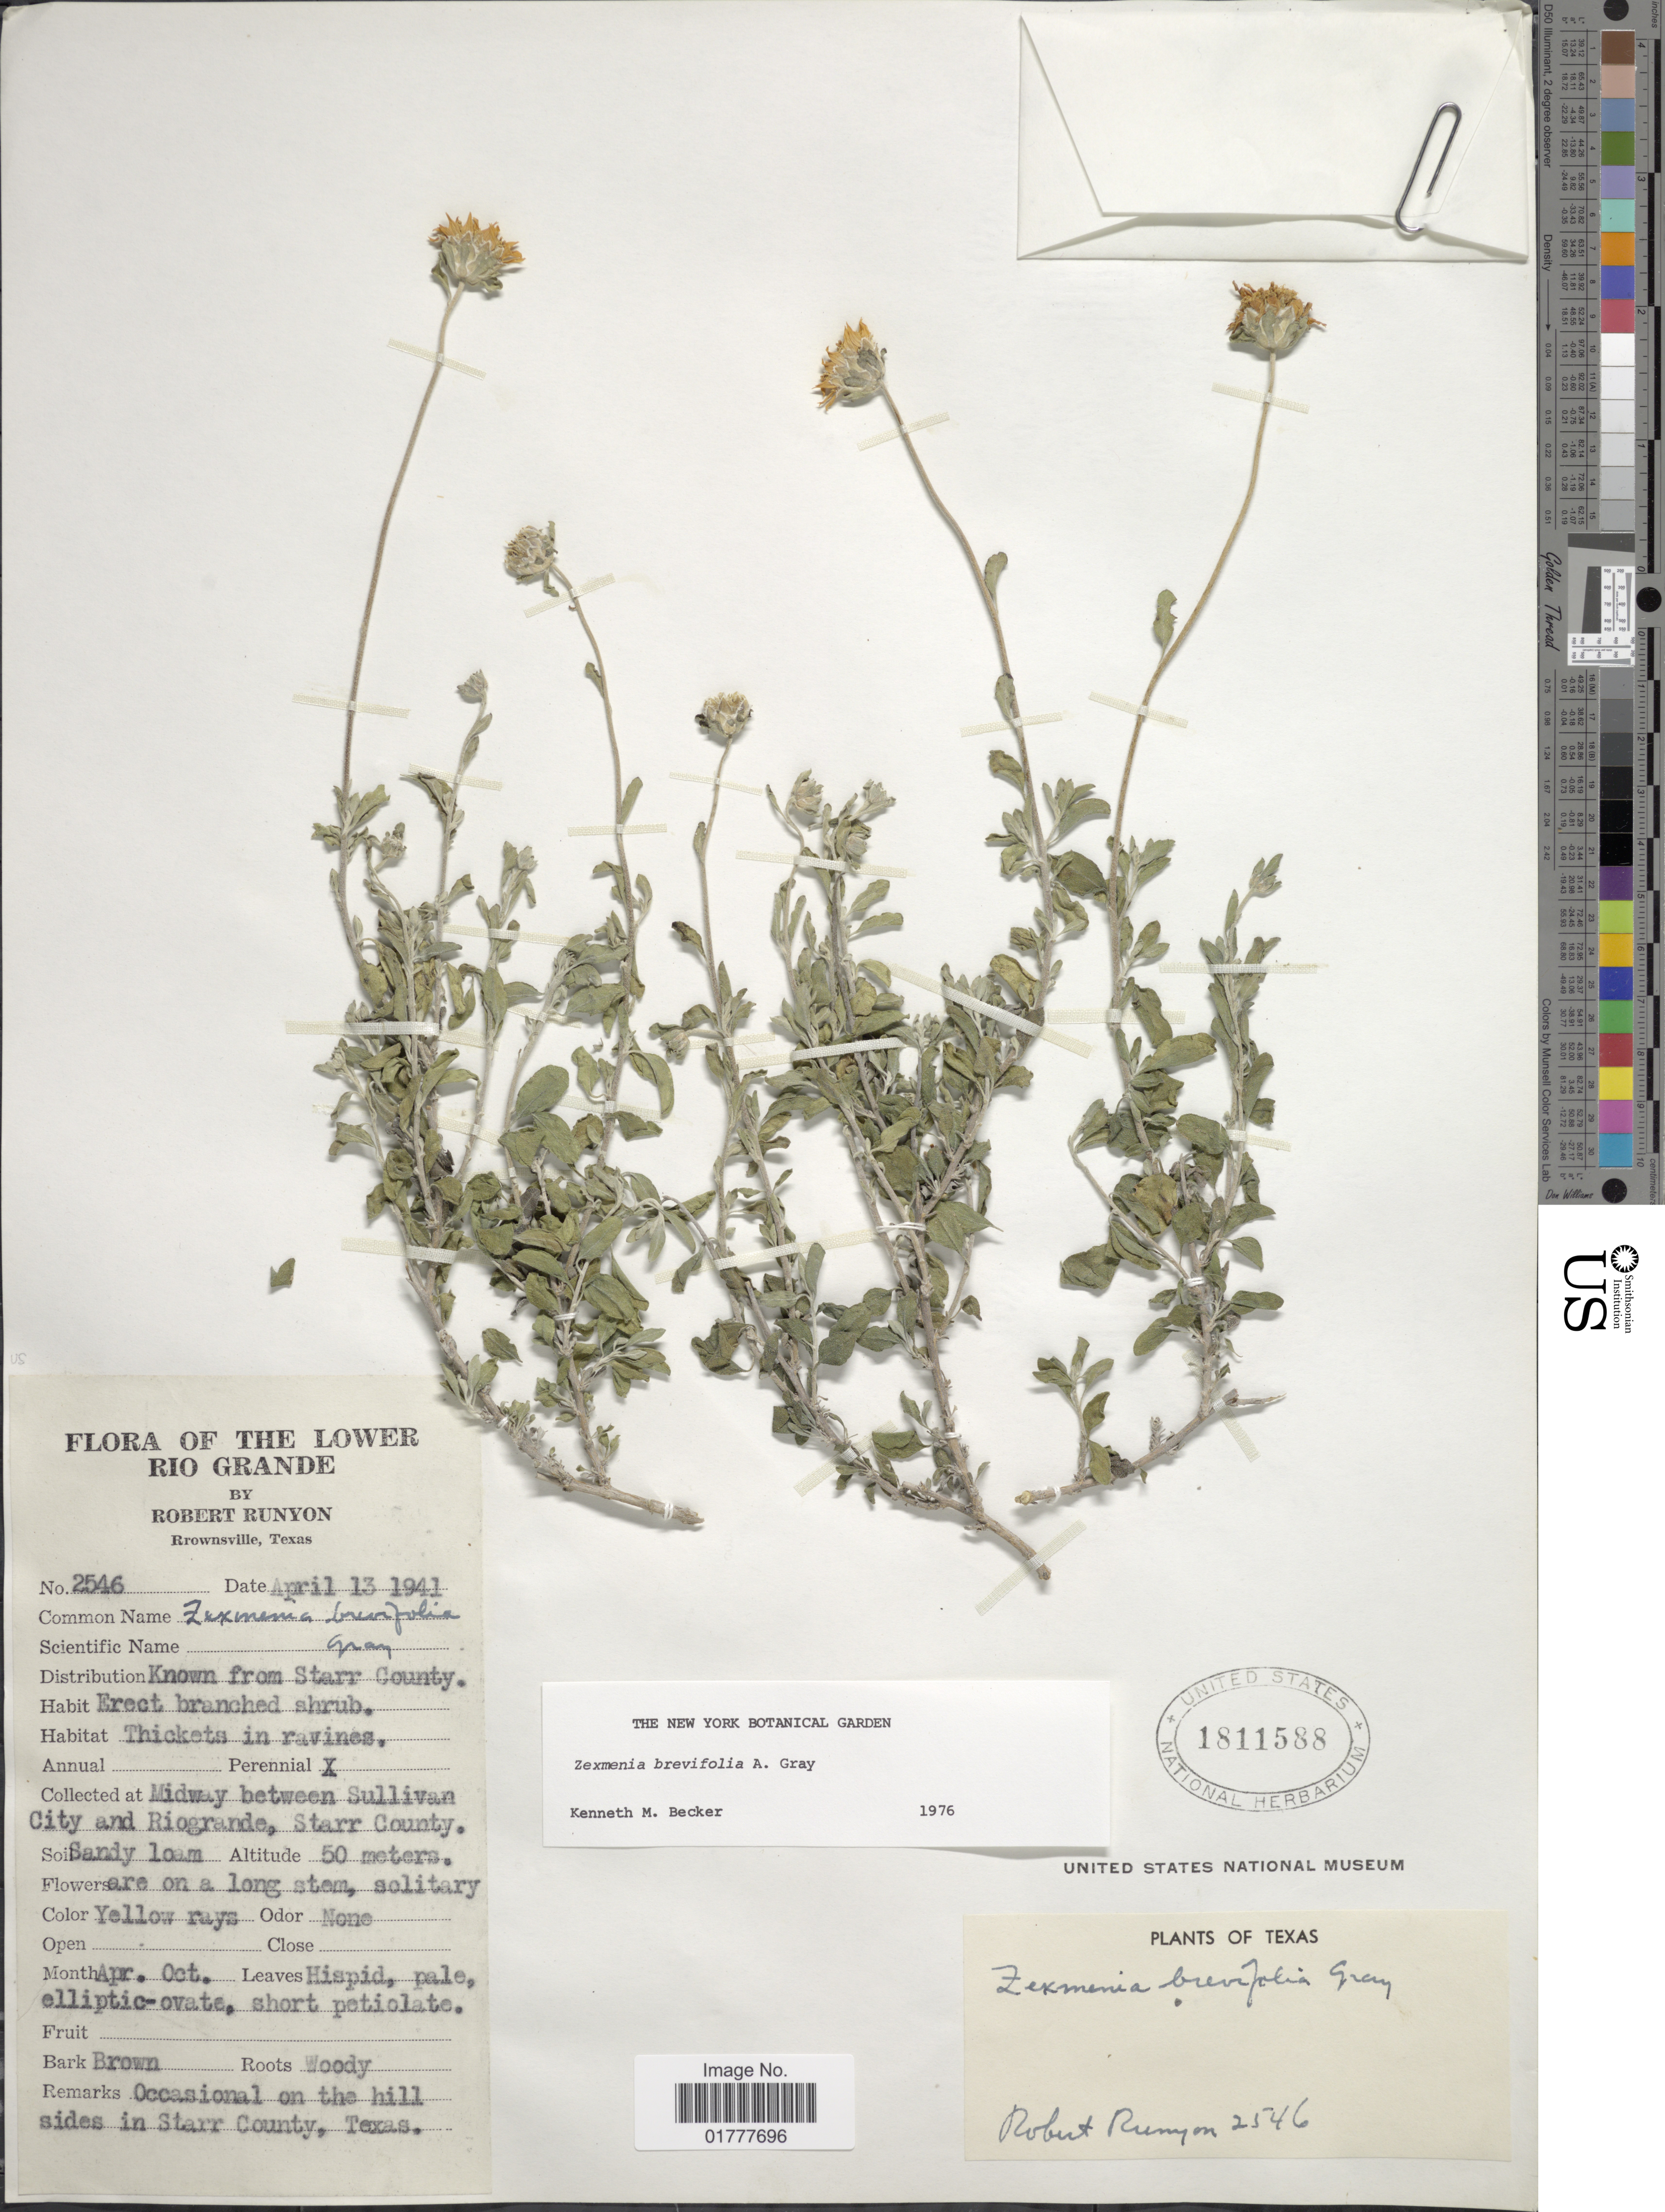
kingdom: Plantae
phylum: Tracheophyta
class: Magnoliopsida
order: Asterales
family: Asteraceae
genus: Zexmenia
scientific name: Zexmenia brevifolia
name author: A. Gray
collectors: R. Runyon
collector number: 2546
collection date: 1941-04-13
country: United States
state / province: Texas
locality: The Lower Rio Grande. Texas, Midway between Sullivan City and Riogrande, Starr County.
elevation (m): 50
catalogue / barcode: US 1811588